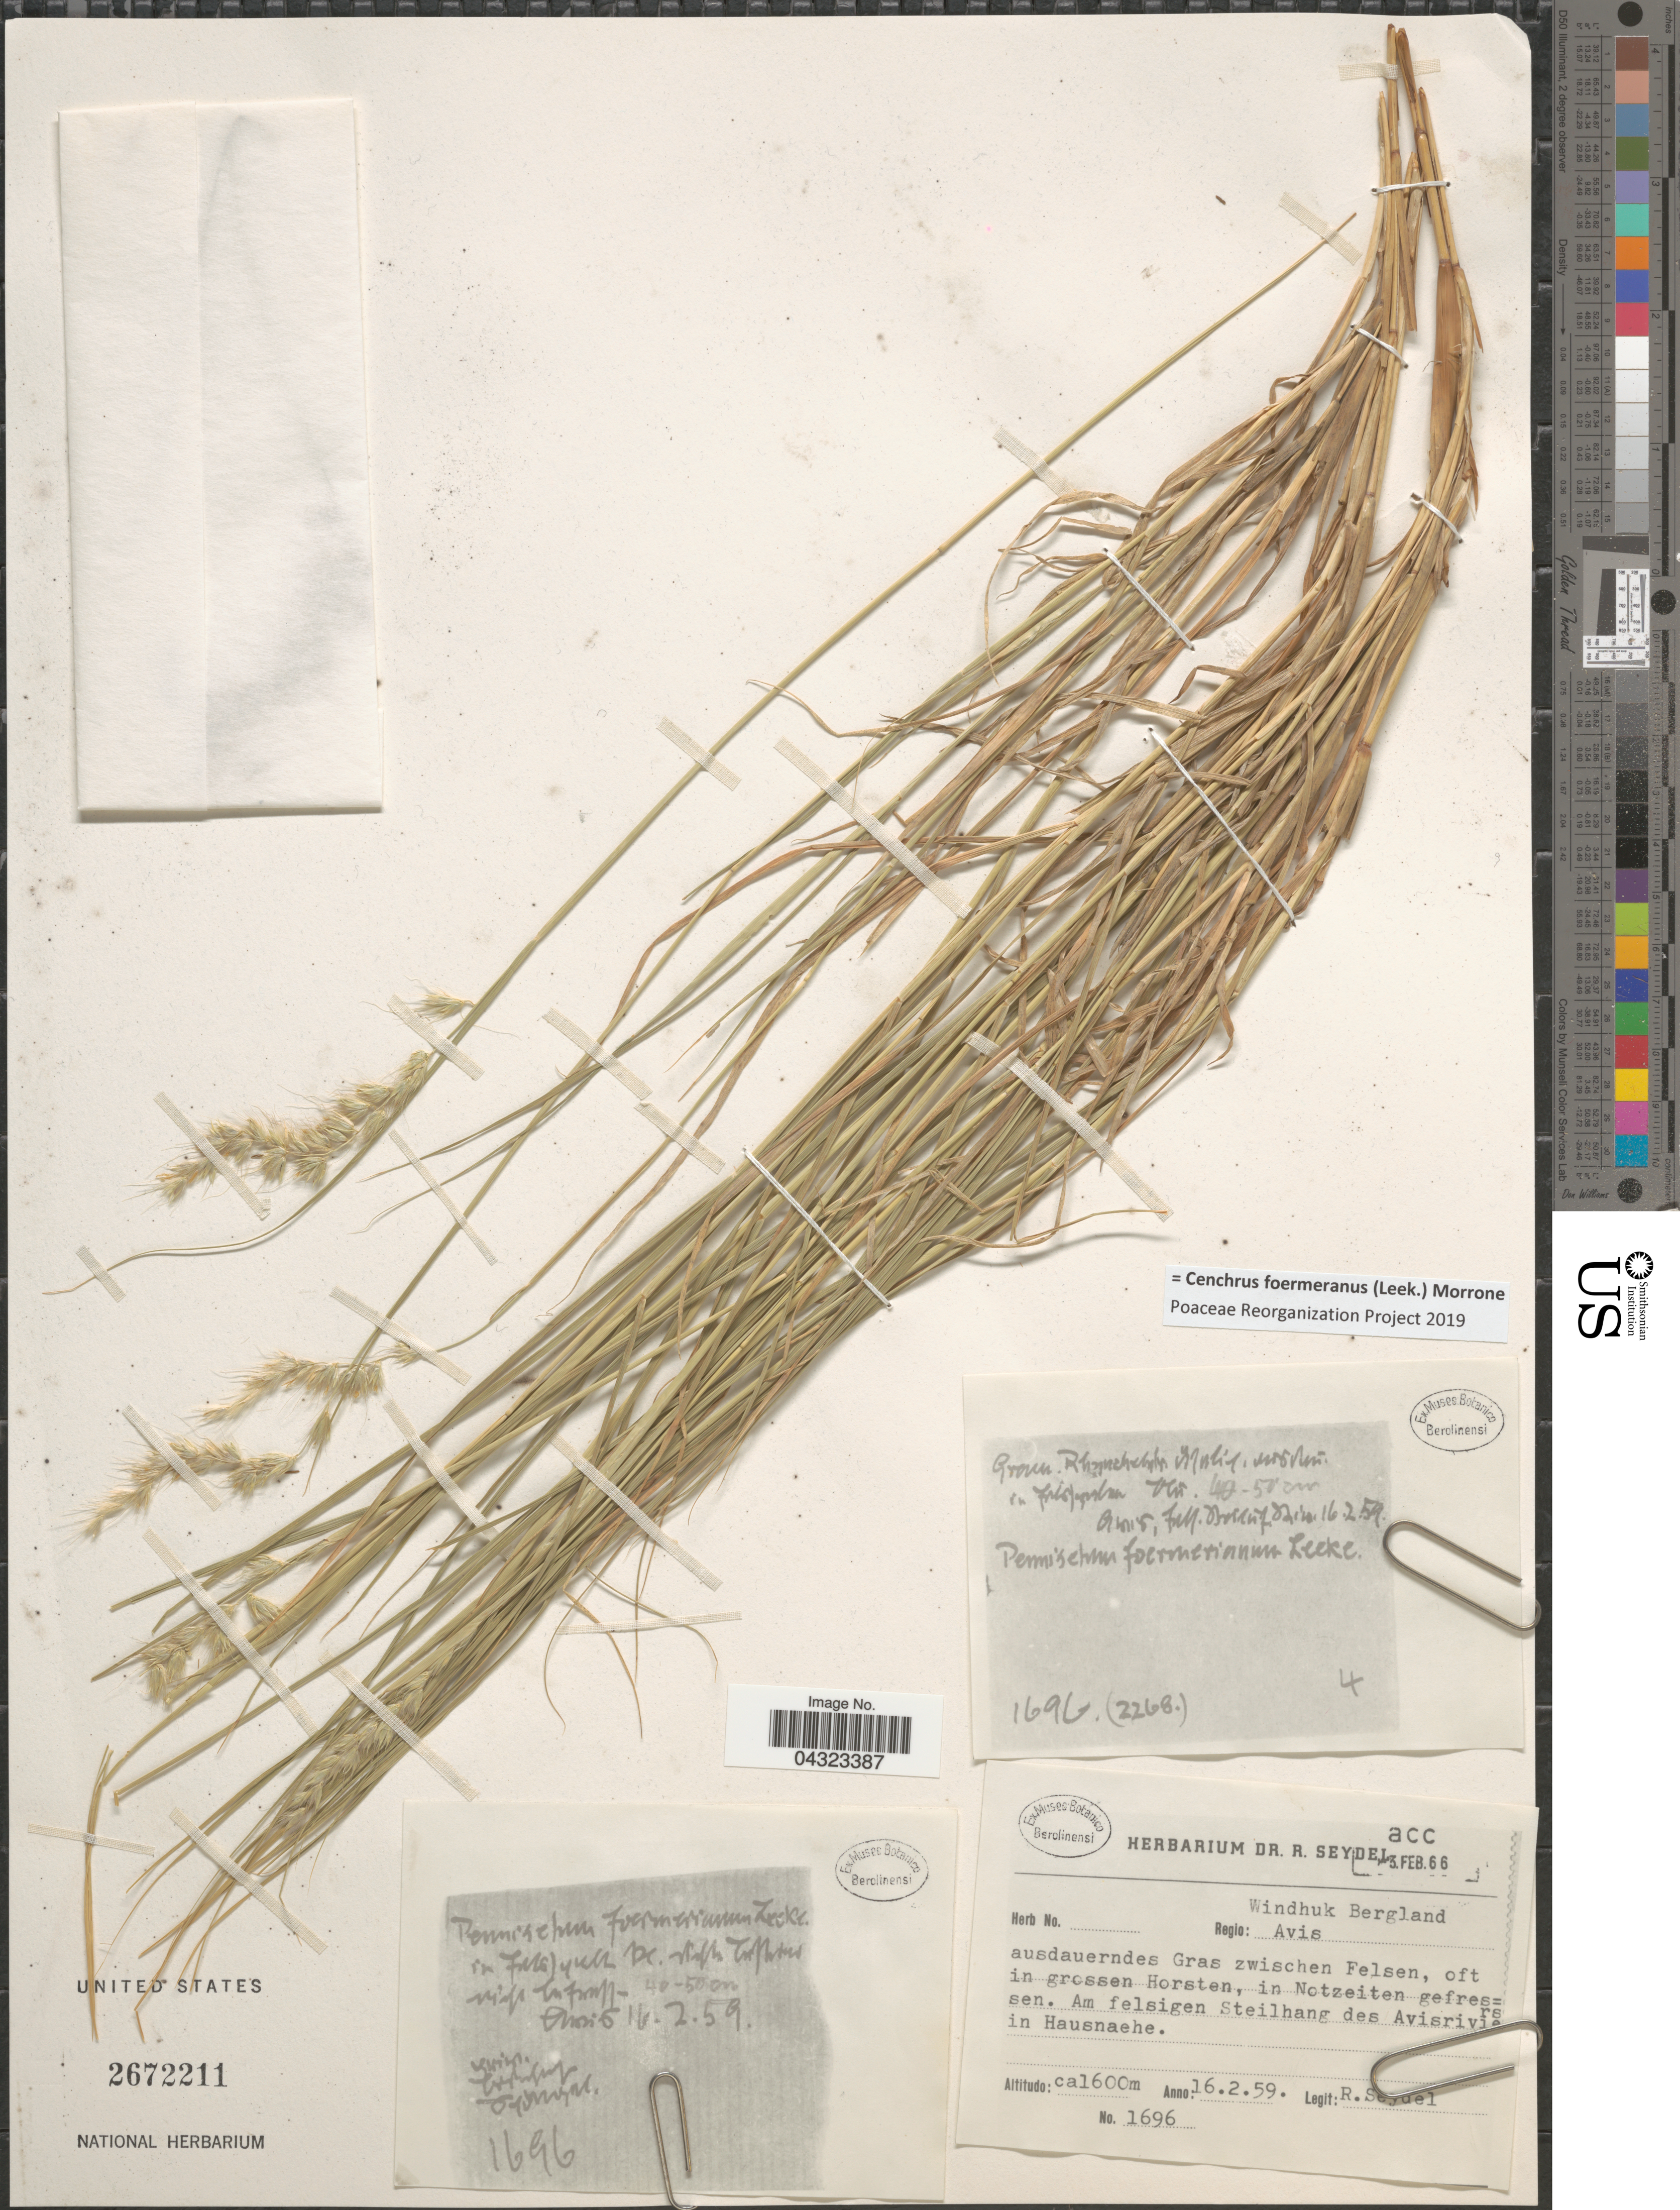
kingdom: Plantae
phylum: Tracheophyta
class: Liliopsida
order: Poales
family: Poaceae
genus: Cenchrus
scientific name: Cenchrus foermeranus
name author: (Leeke) Morrone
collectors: R. Seydel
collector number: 1696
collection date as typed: Transcribed d/m/y: 16/2/59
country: South Africa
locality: Regio: Windhuk Bergland Avis. Am felsigen Steilhang des Avisrivle in Hausnaehe.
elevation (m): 1600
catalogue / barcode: US 2672211